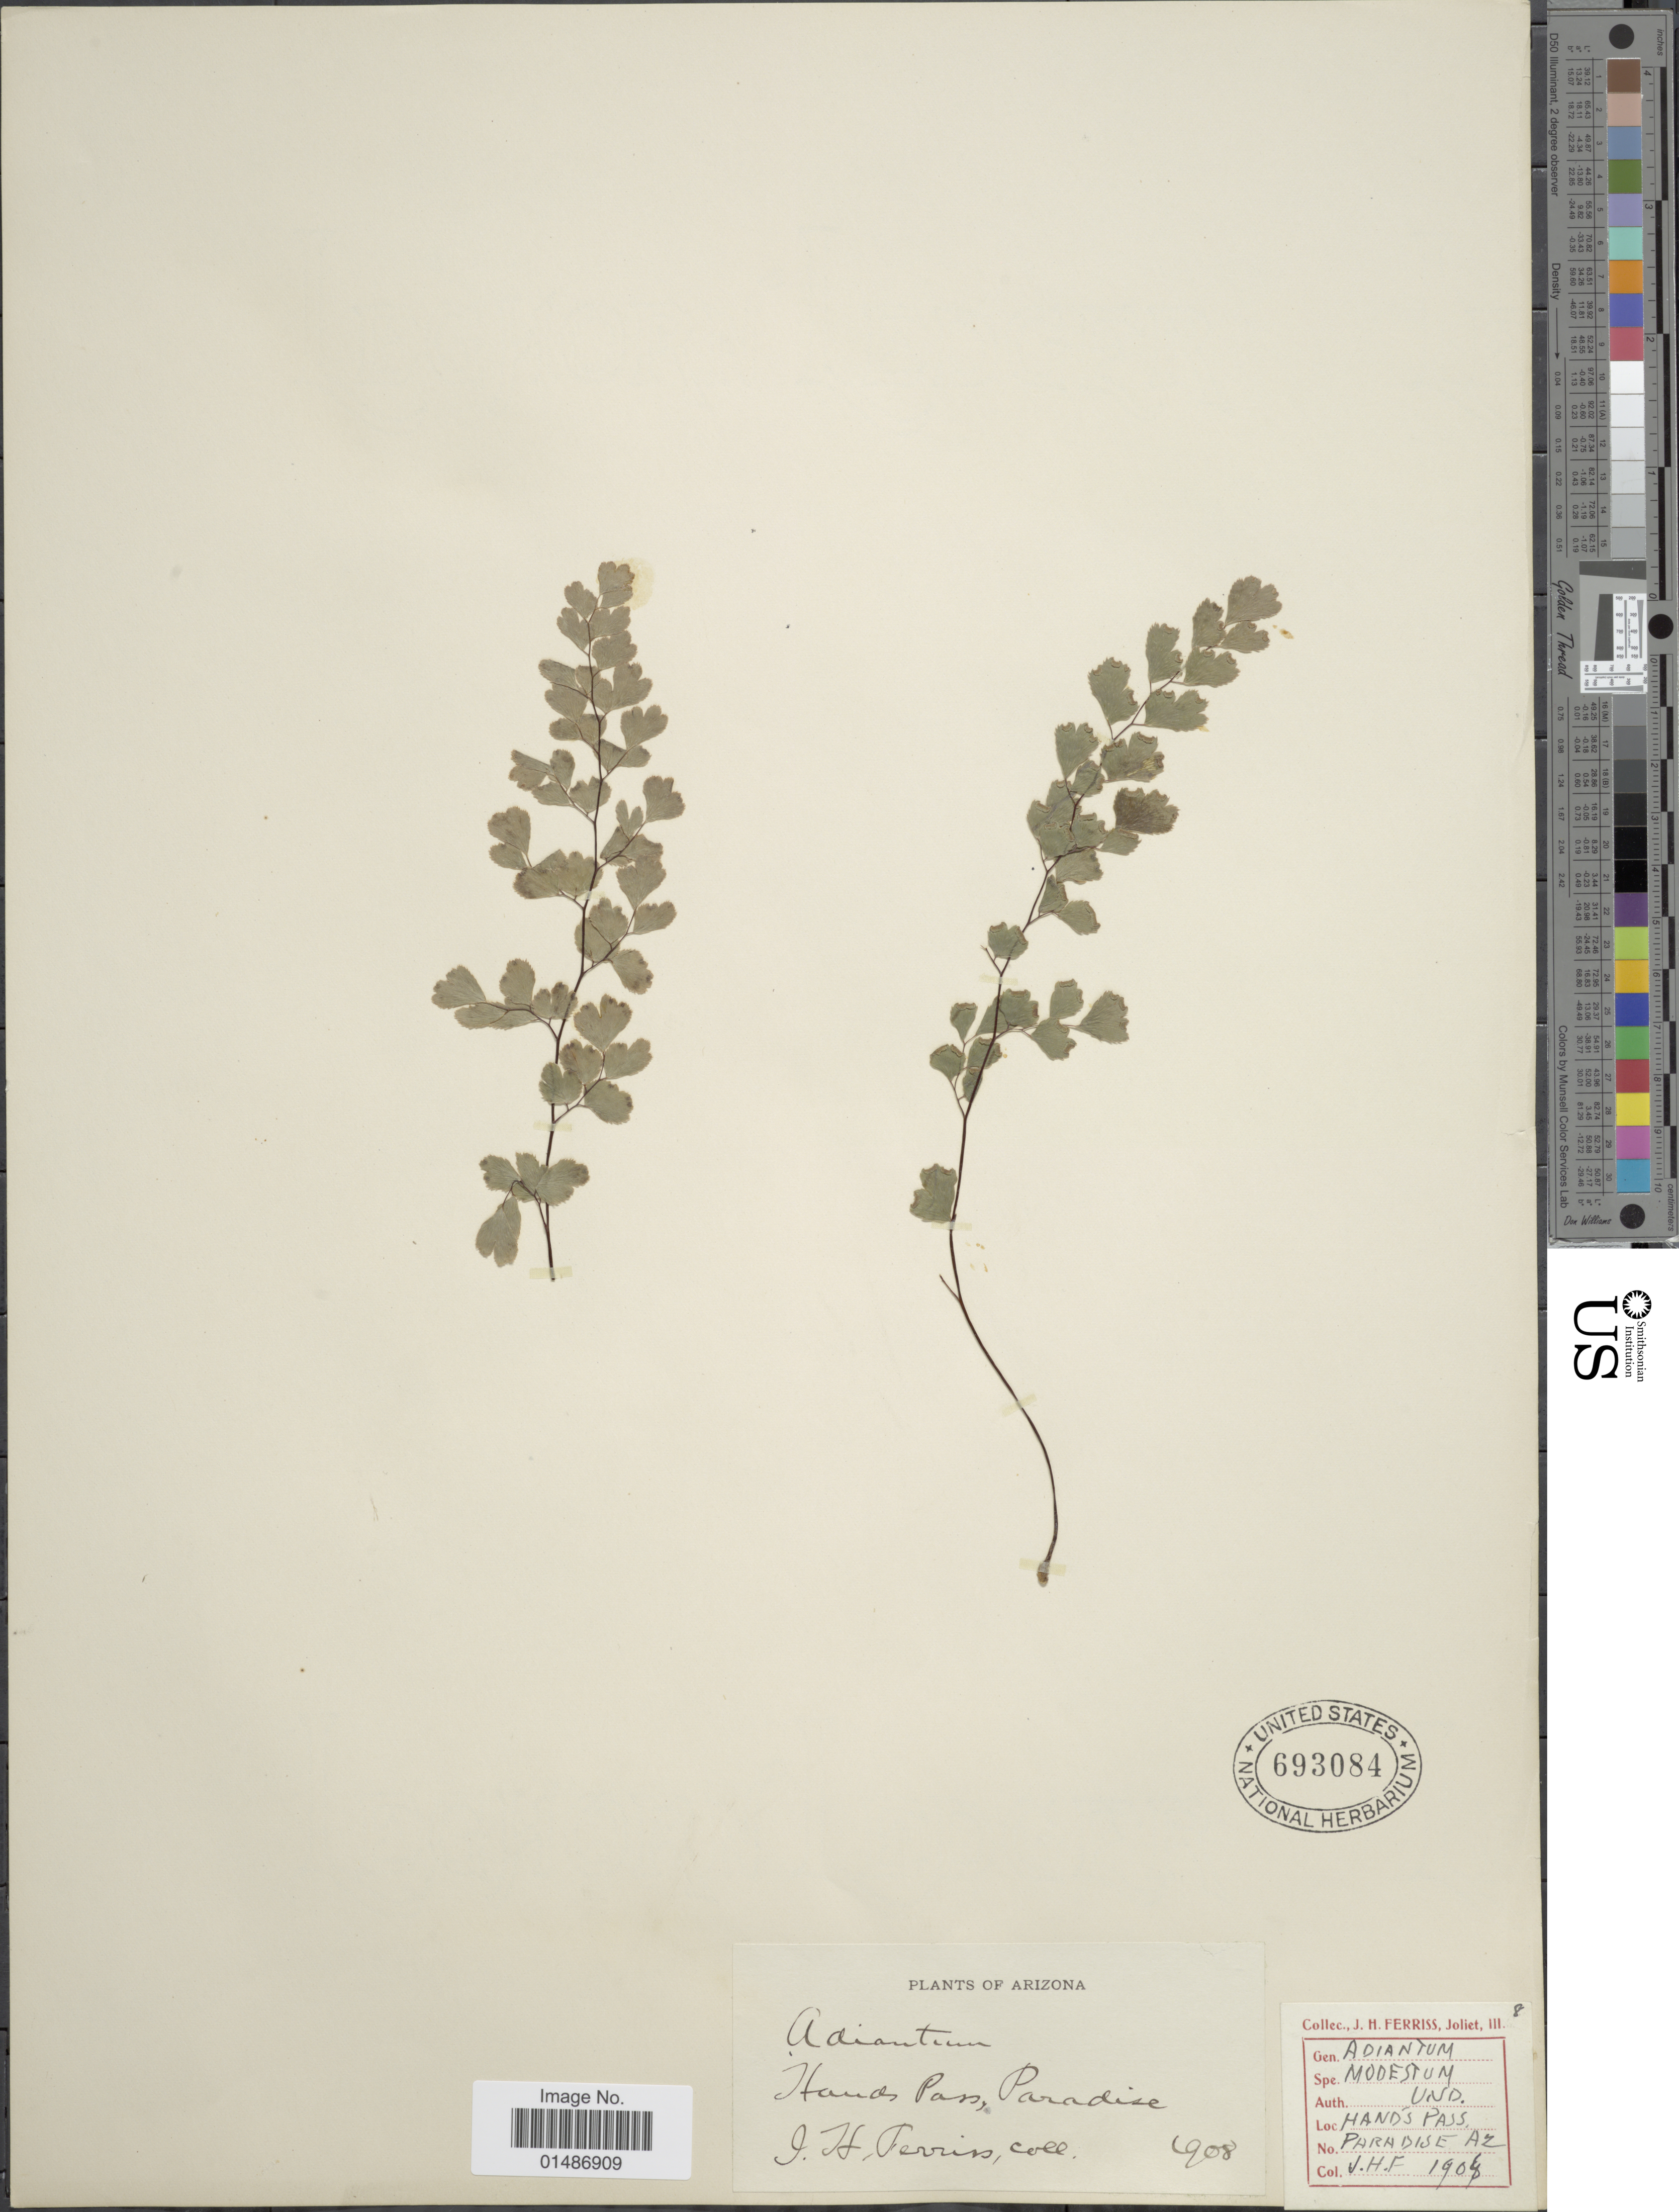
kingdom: Plantae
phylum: Tracheophyta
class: Polypodiopsida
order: Polypodiales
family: Pteridaceae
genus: Adiantum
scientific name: Adiantum capillus-veneris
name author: L.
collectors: J. Ferriss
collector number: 8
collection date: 1908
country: United States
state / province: Arizona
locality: Hands Pass, Paradise.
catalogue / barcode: US 693084